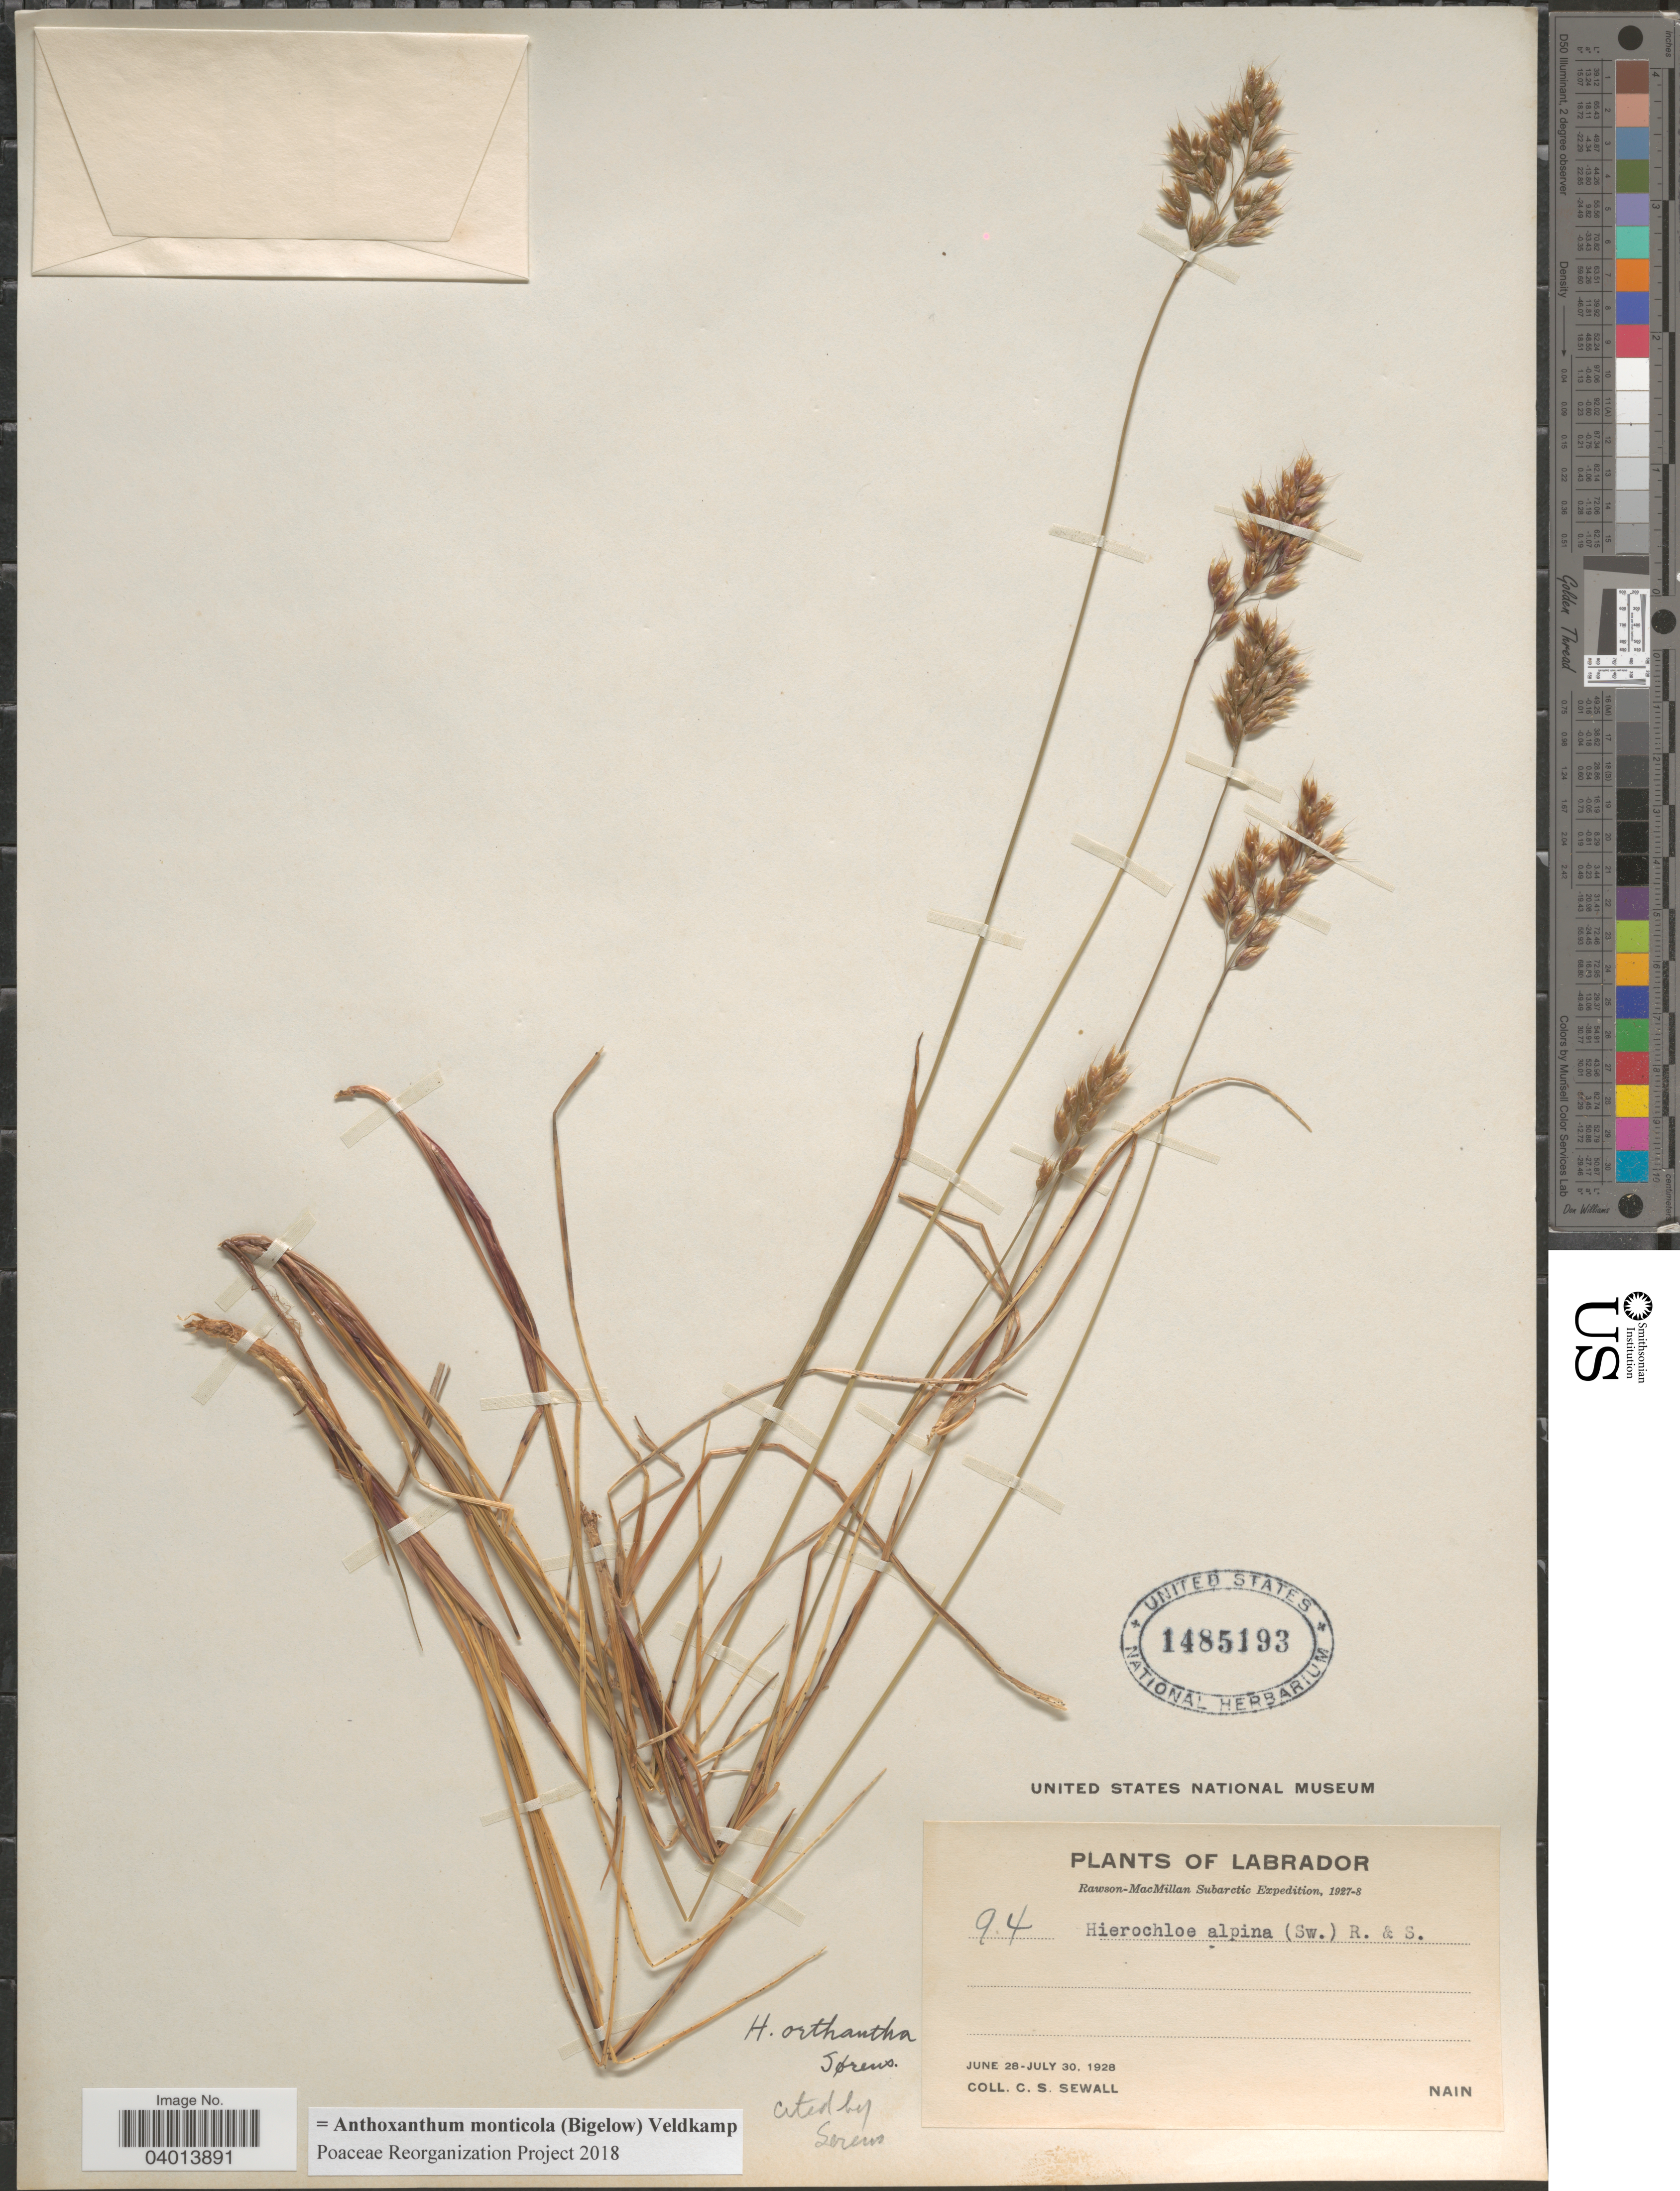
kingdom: Plantae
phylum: Tracheophyta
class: Liliopsida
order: Poales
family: Poaceae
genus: Anthoxanthum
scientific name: Anthoxanthum monticola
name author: (Bigelow) Veldkamp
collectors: C. Sewall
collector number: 94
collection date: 1928-06-28/1928-07-30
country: Canada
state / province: Newfoundland and Labrador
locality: Labrador. Nain.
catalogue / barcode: US 1485193